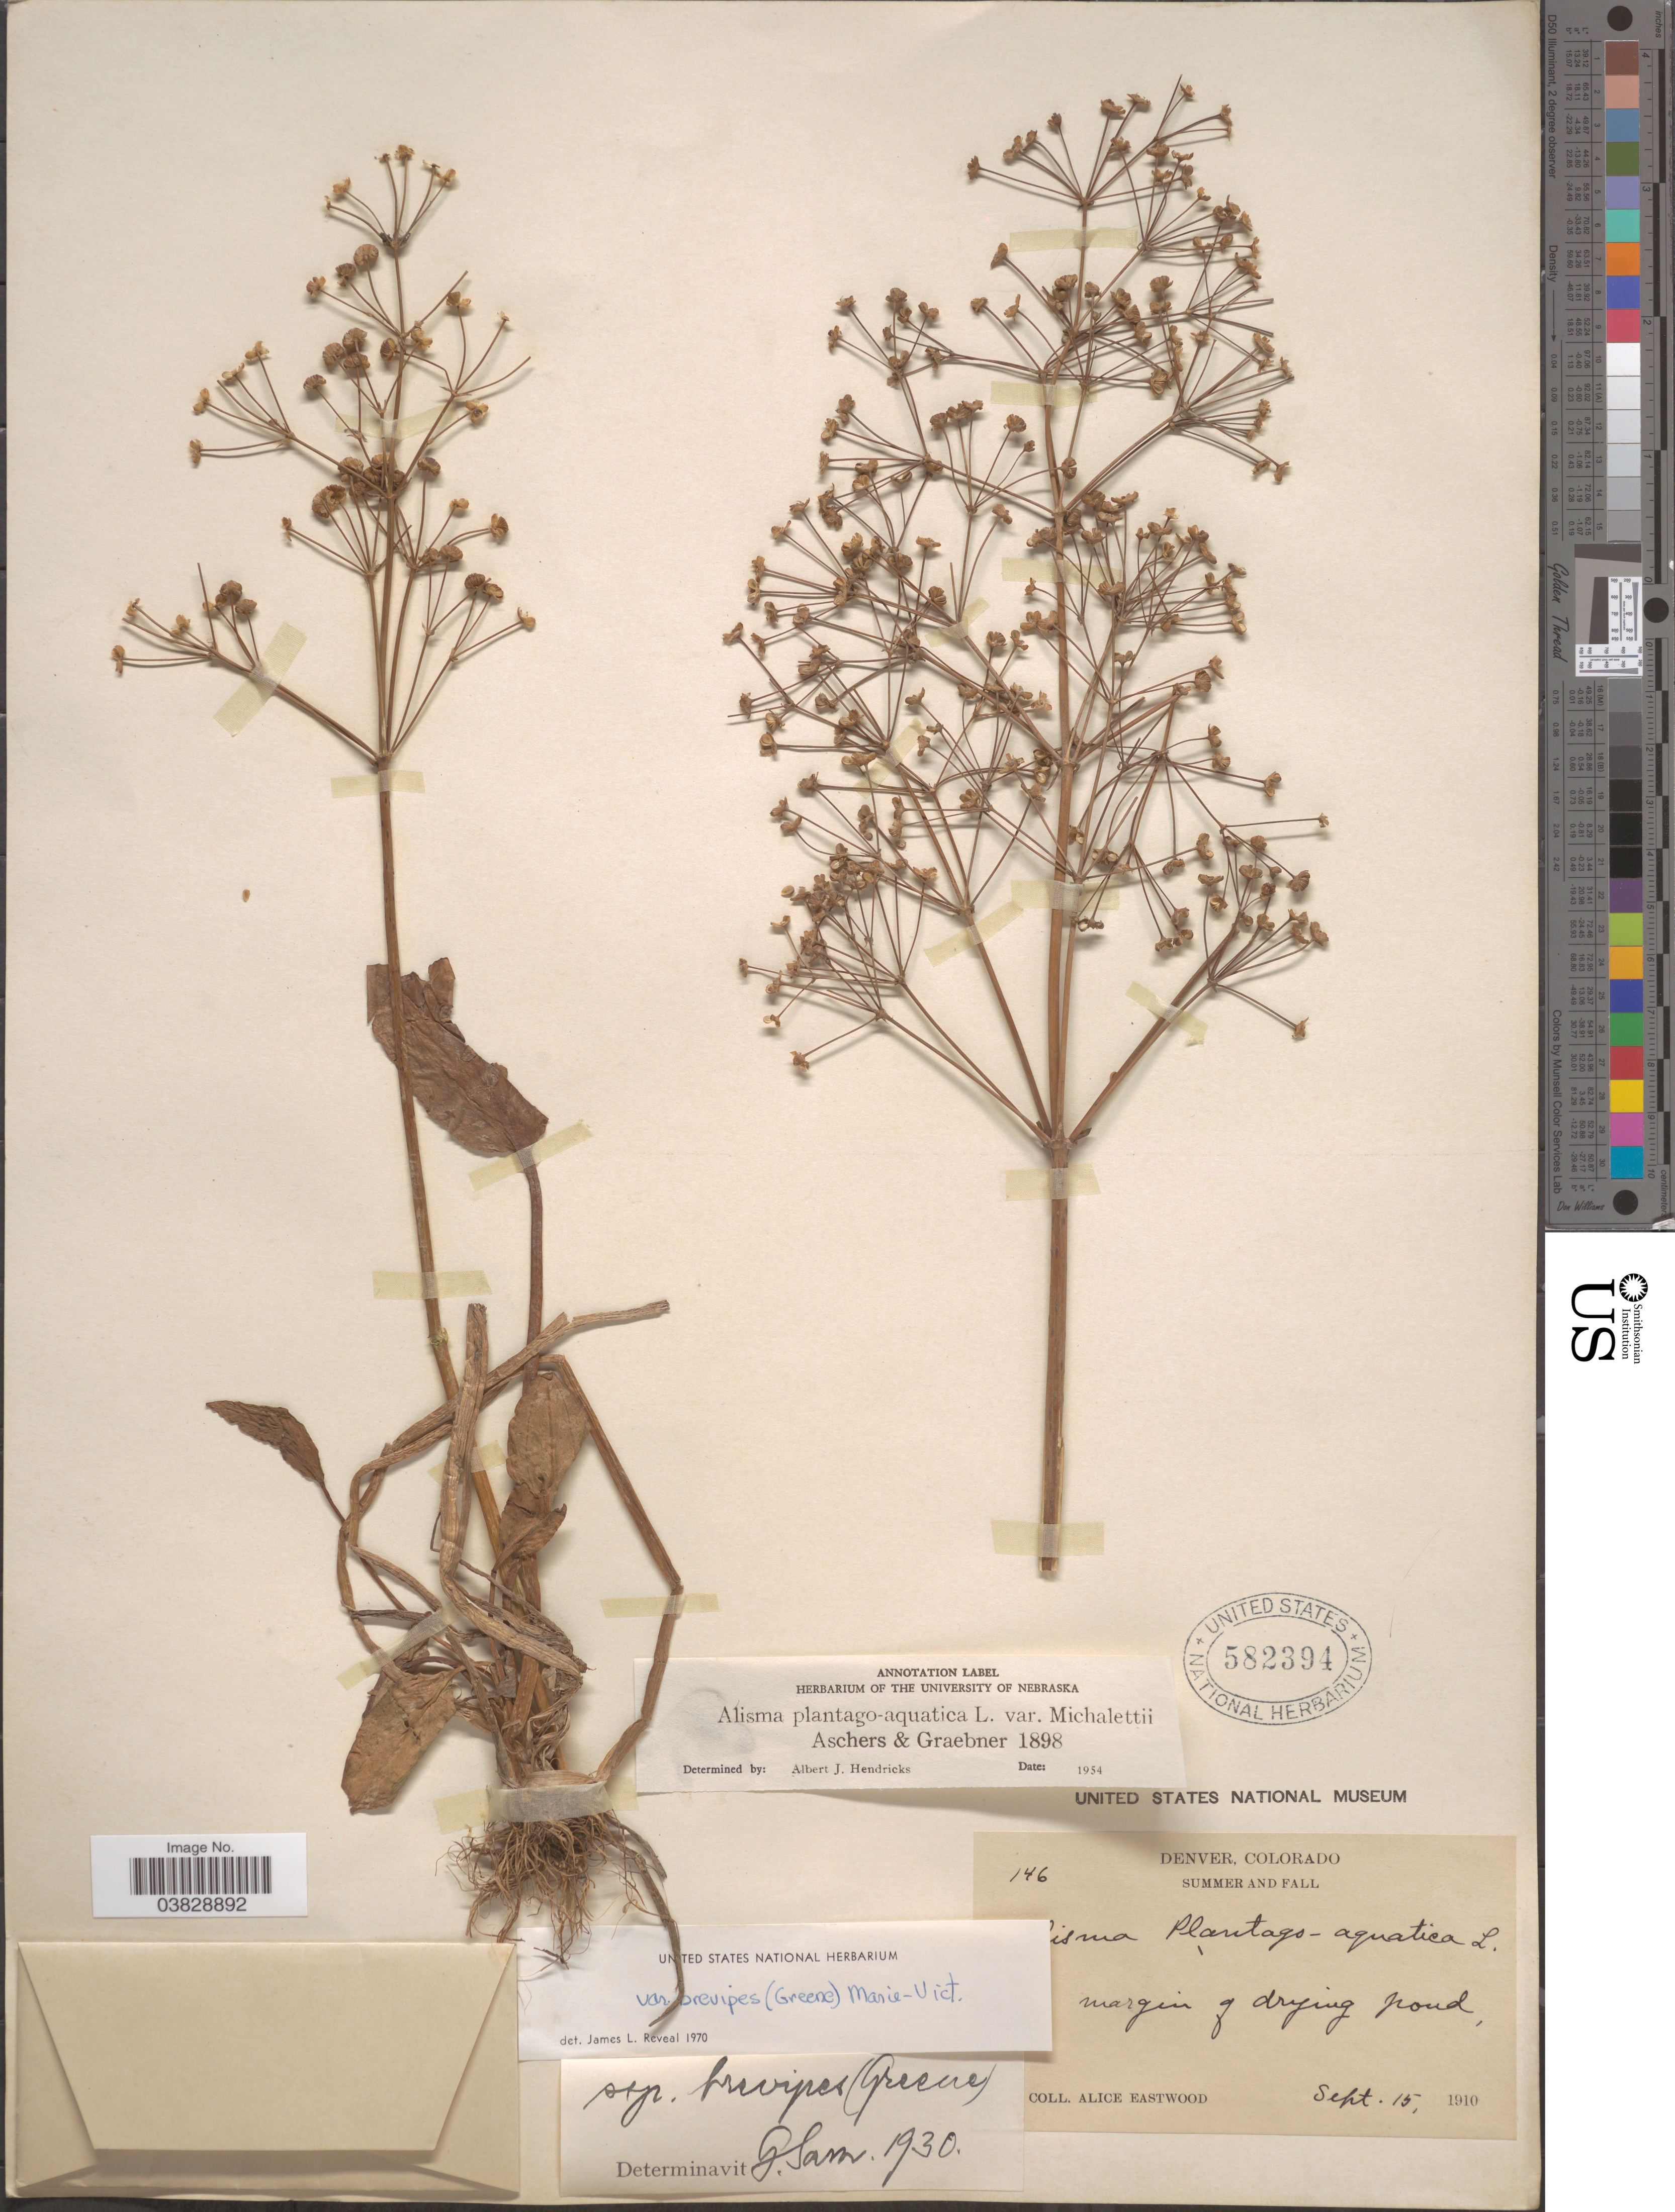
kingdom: Plantae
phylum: Tracheophyta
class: Liliopsida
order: Alismatales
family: Alismataceae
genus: Alisma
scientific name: Alisma plantago-aquatica var. brevipes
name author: (Greene) Vict.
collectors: A. Eastwood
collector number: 146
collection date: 1910-09-15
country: United States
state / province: Colorado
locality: Denver. Summer and Fall. Margin of drying ground.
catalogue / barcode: US 582394